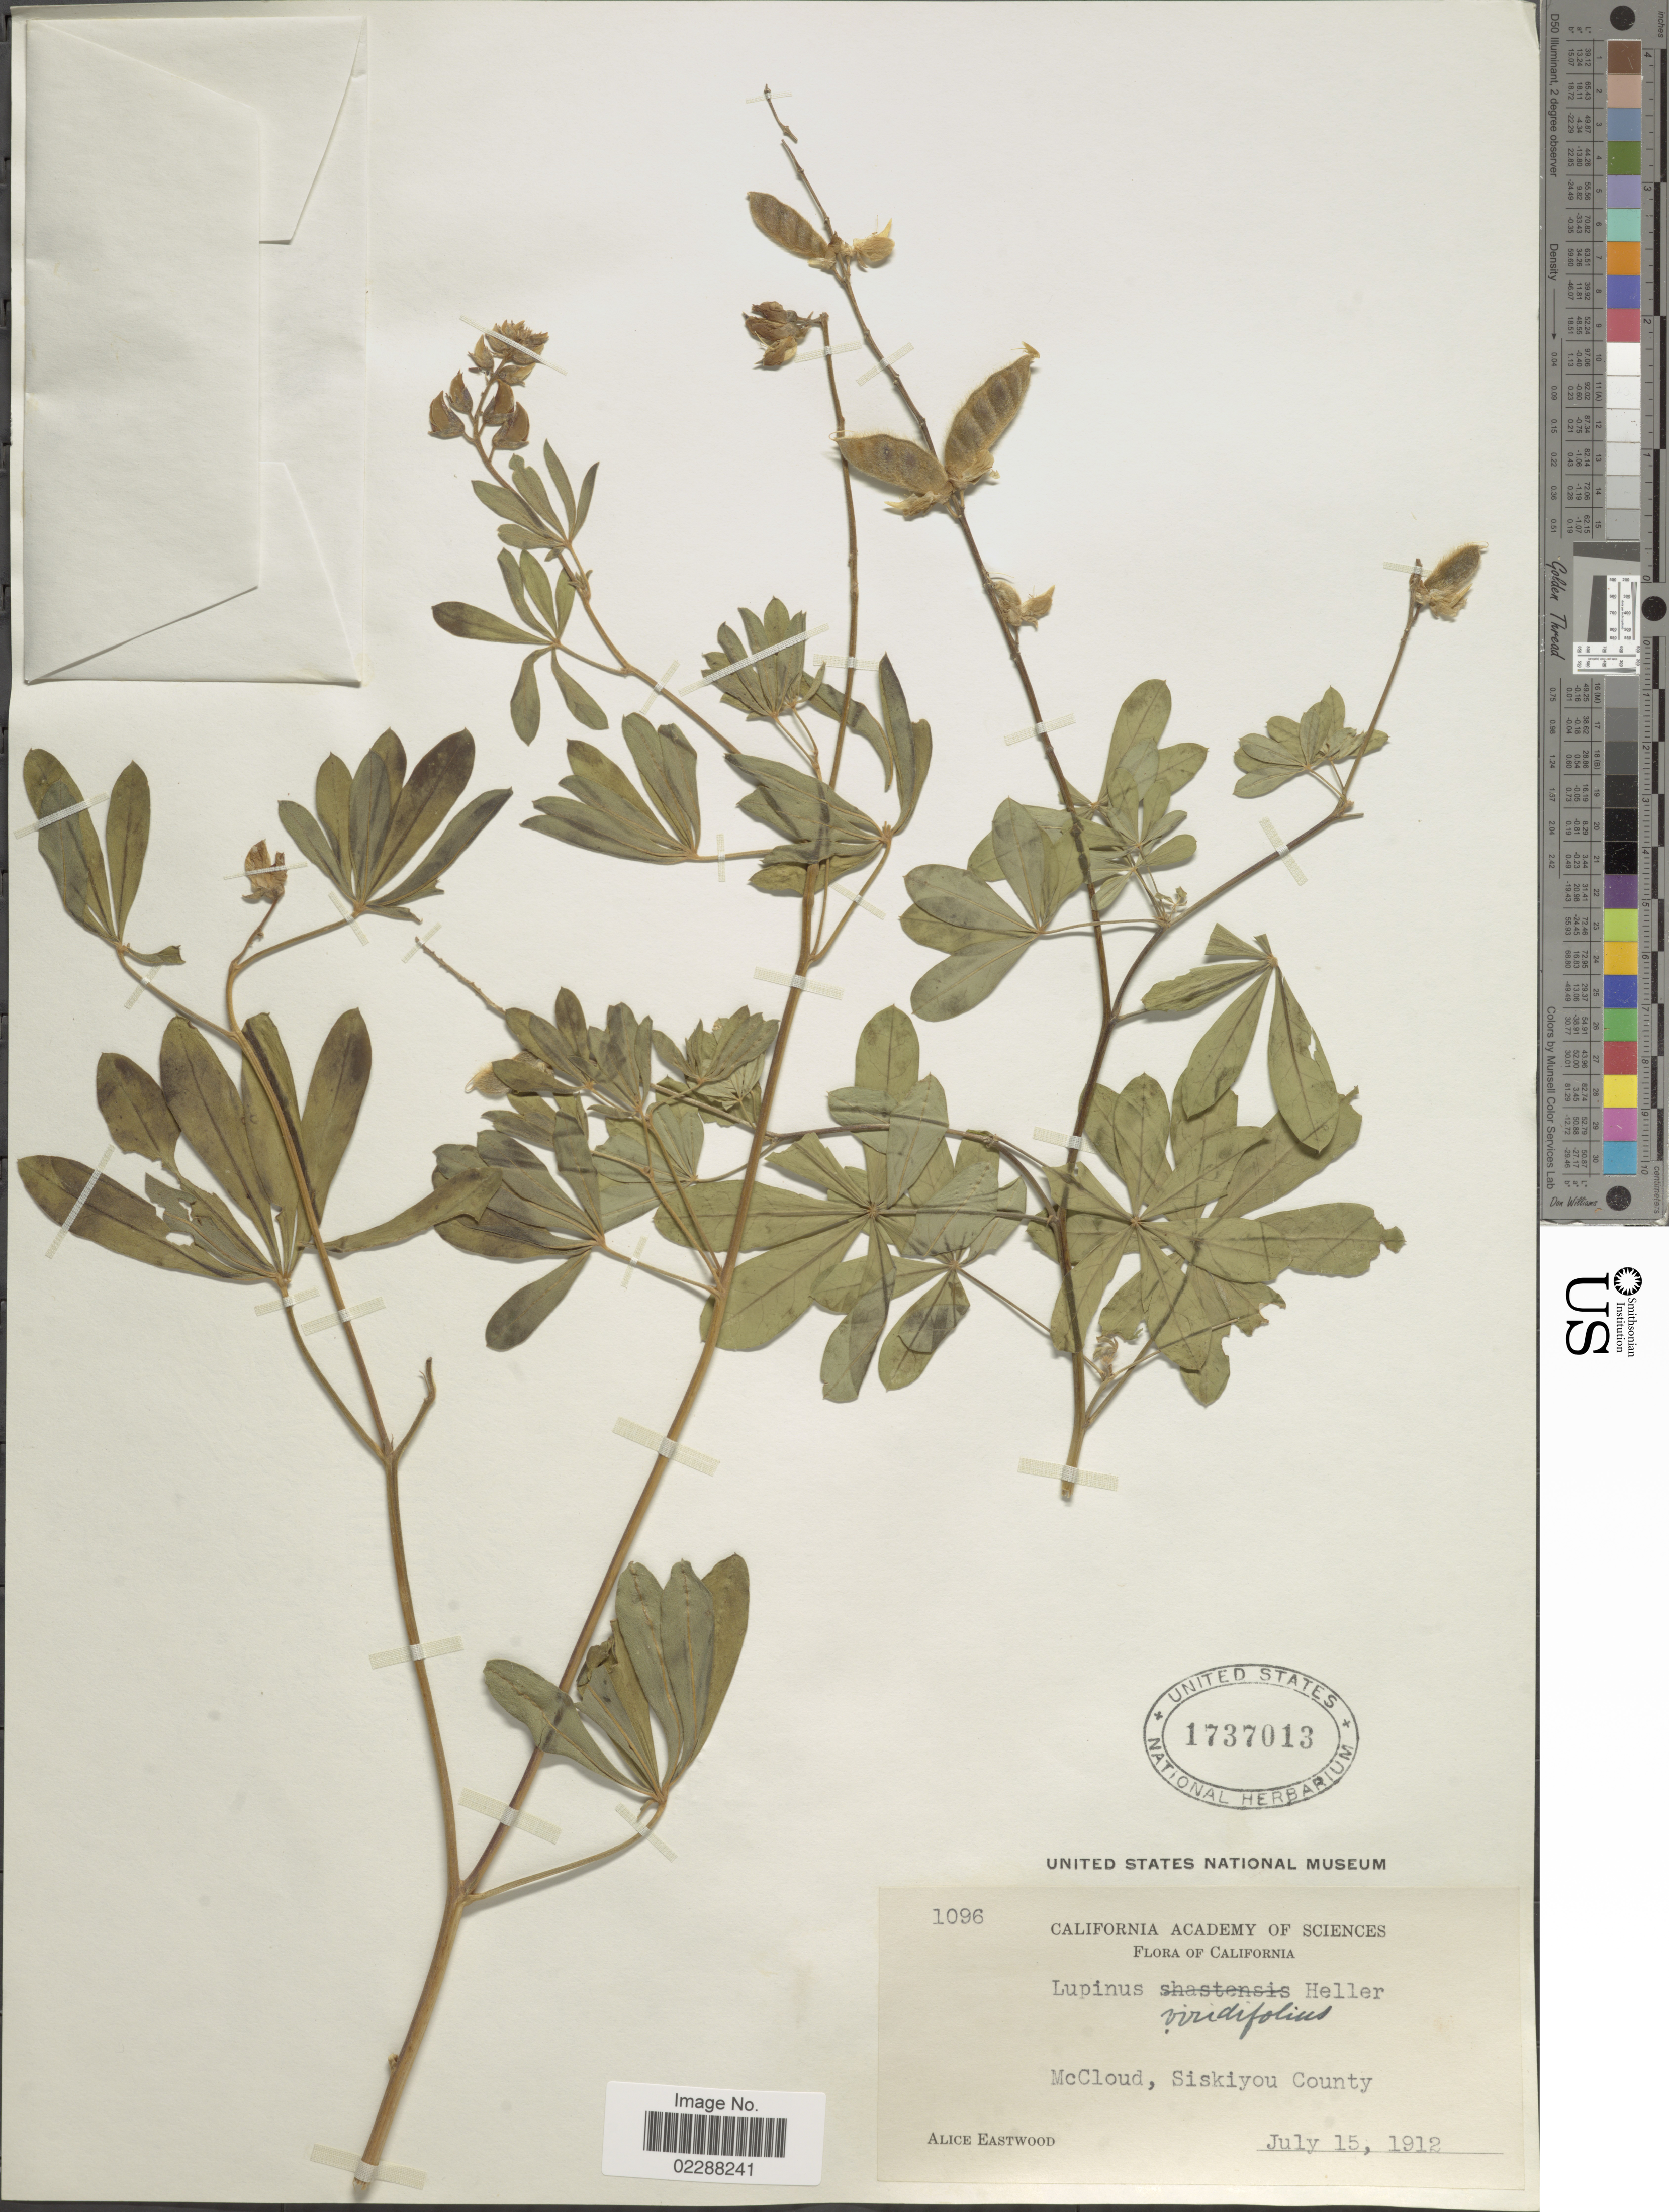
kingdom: Plantae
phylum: Tracheophyta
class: Magnoliopsida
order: Fabales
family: Fabaceae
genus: Lupinus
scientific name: Lupinus viridifolius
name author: A. Heller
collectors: A. Eastwood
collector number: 1096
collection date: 1912-07-15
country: United States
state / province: California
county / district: Siskiyou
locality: McCloud, Siskiyou County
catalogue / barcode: US 1737013